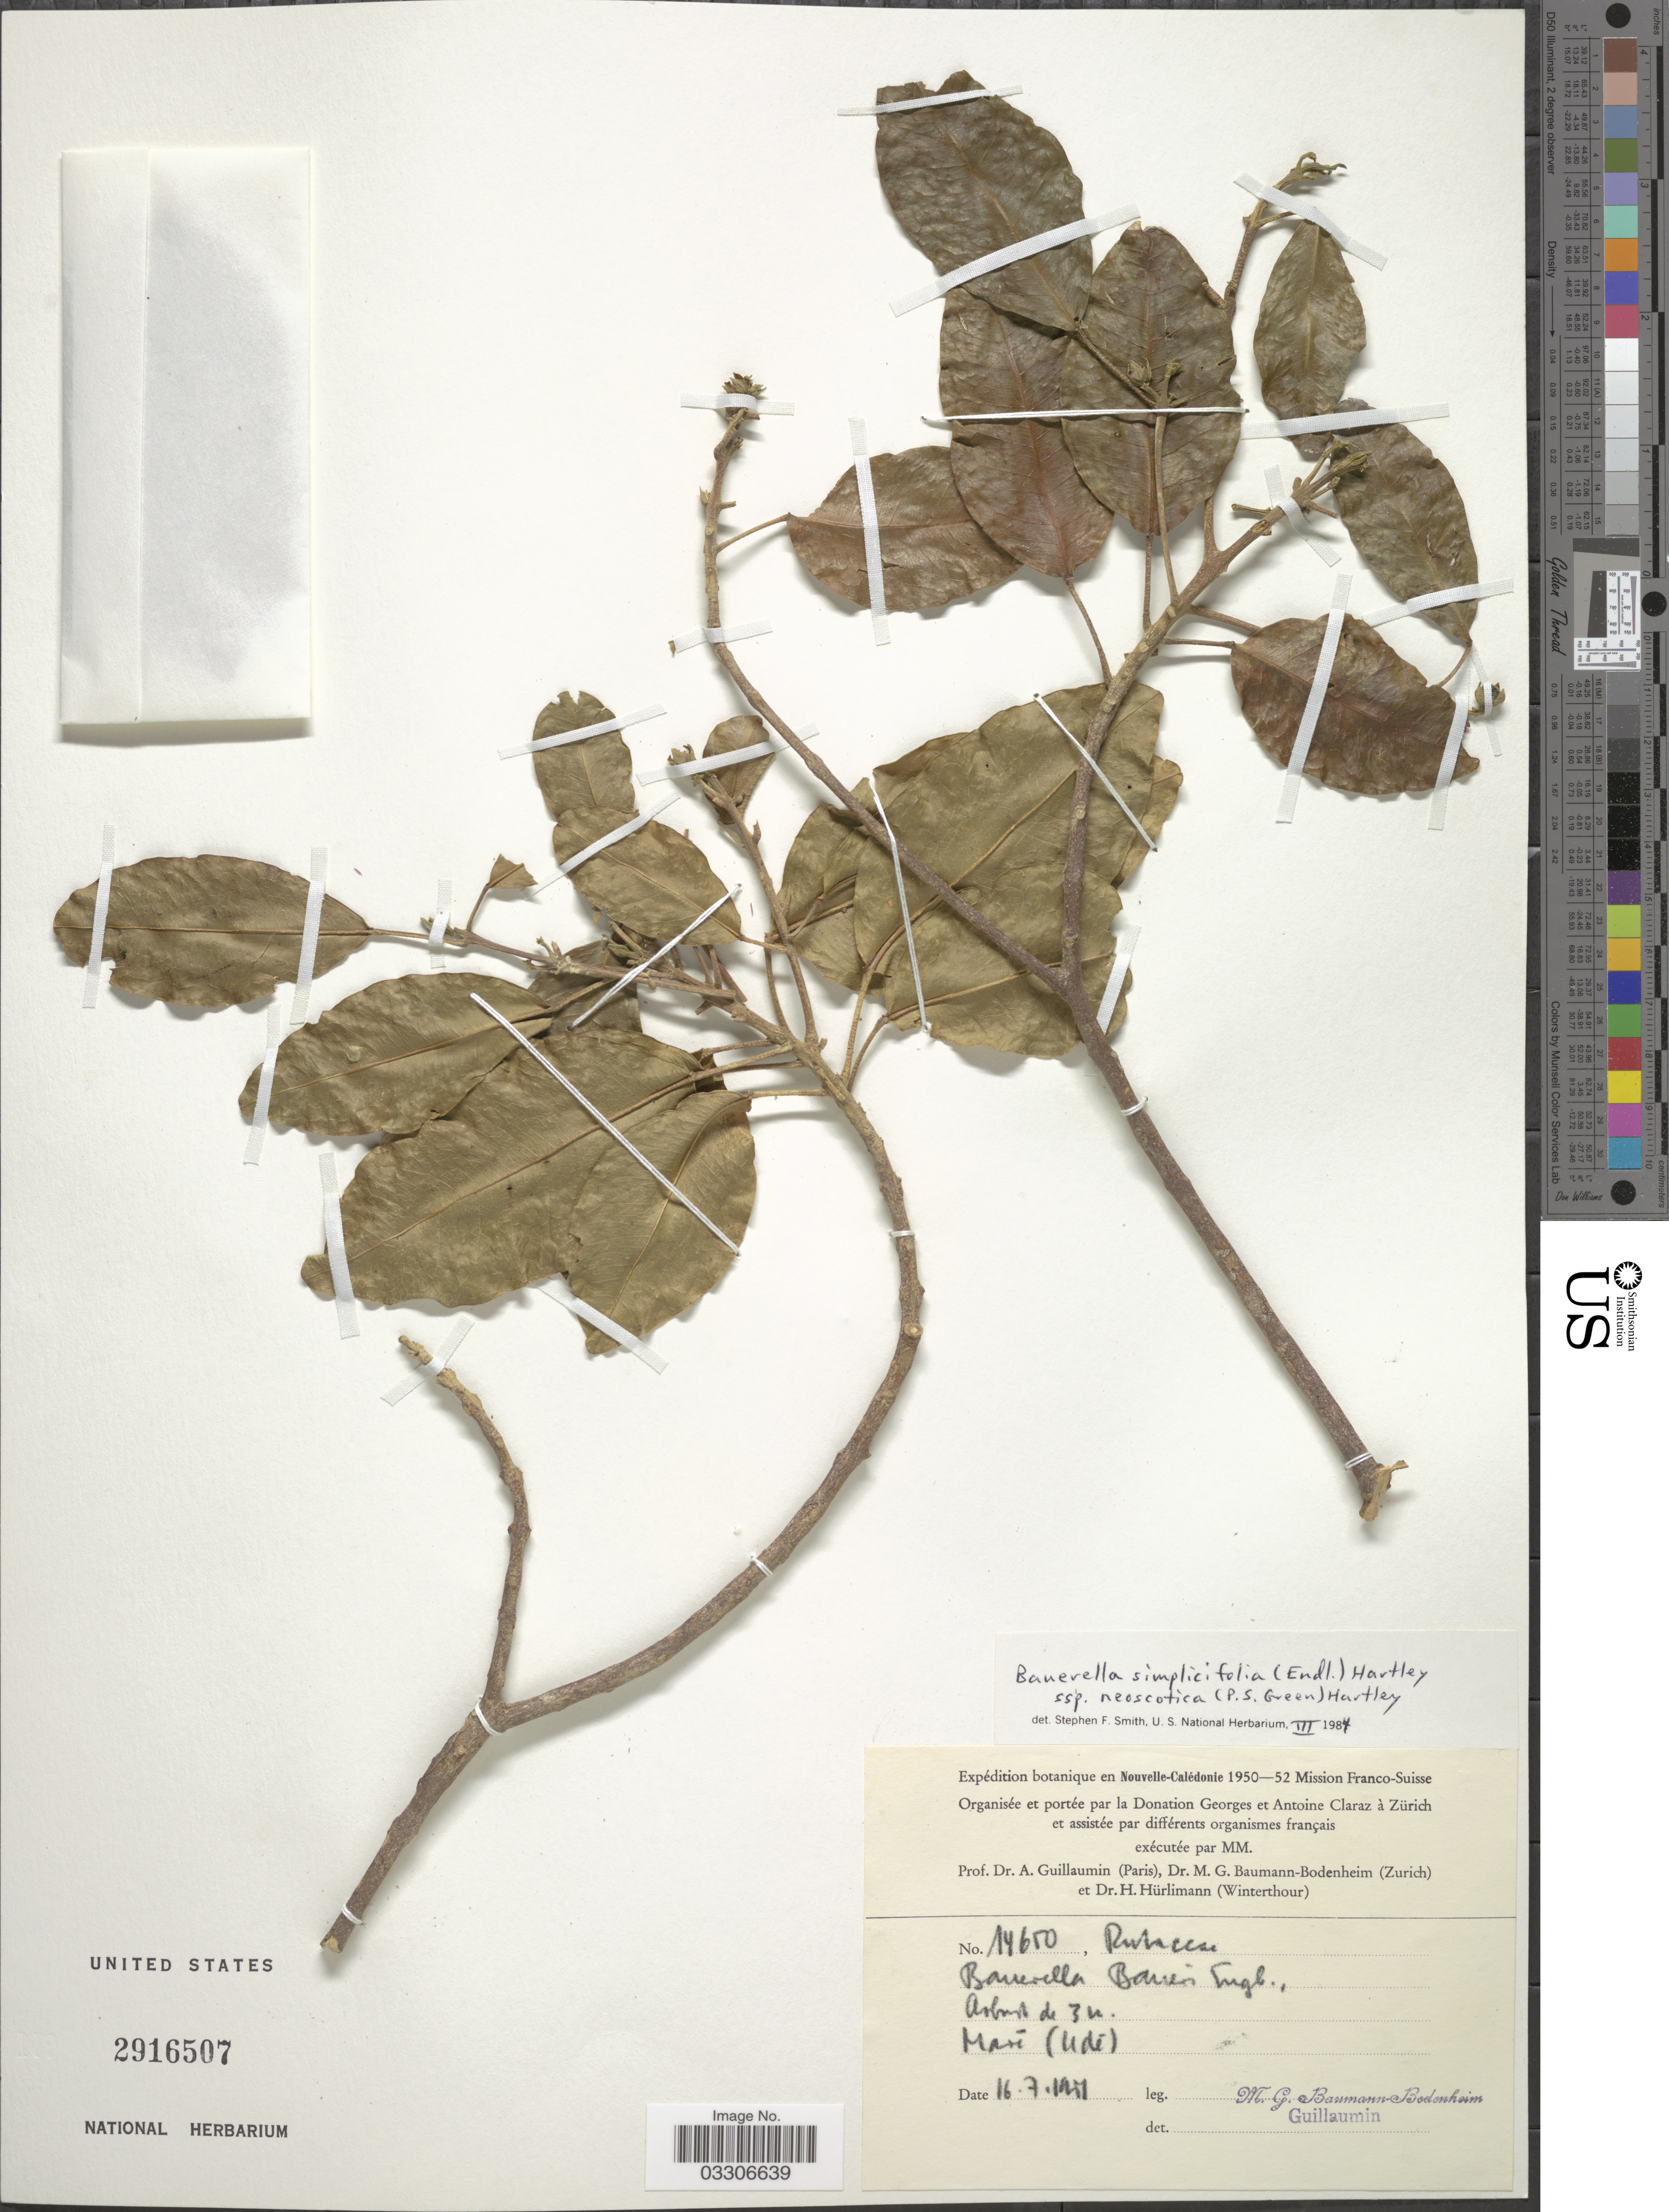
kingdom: Plantae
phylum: Tracheophyta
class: Magnoliopsida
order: Sapindales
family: Rutaceae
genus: Sarcomelicope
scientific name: Sarcomelicope simplicifolia subsp. neoscotica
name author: (McGill. & P.S. Green) T.G. Hartley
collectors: M. G. Baumann-Bodenheim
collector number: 14650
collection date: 1951-07-16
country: New Caledonia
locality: Nouvelle-Calédonie. Maré (ude [interpreted]).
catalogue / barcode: US 2916507